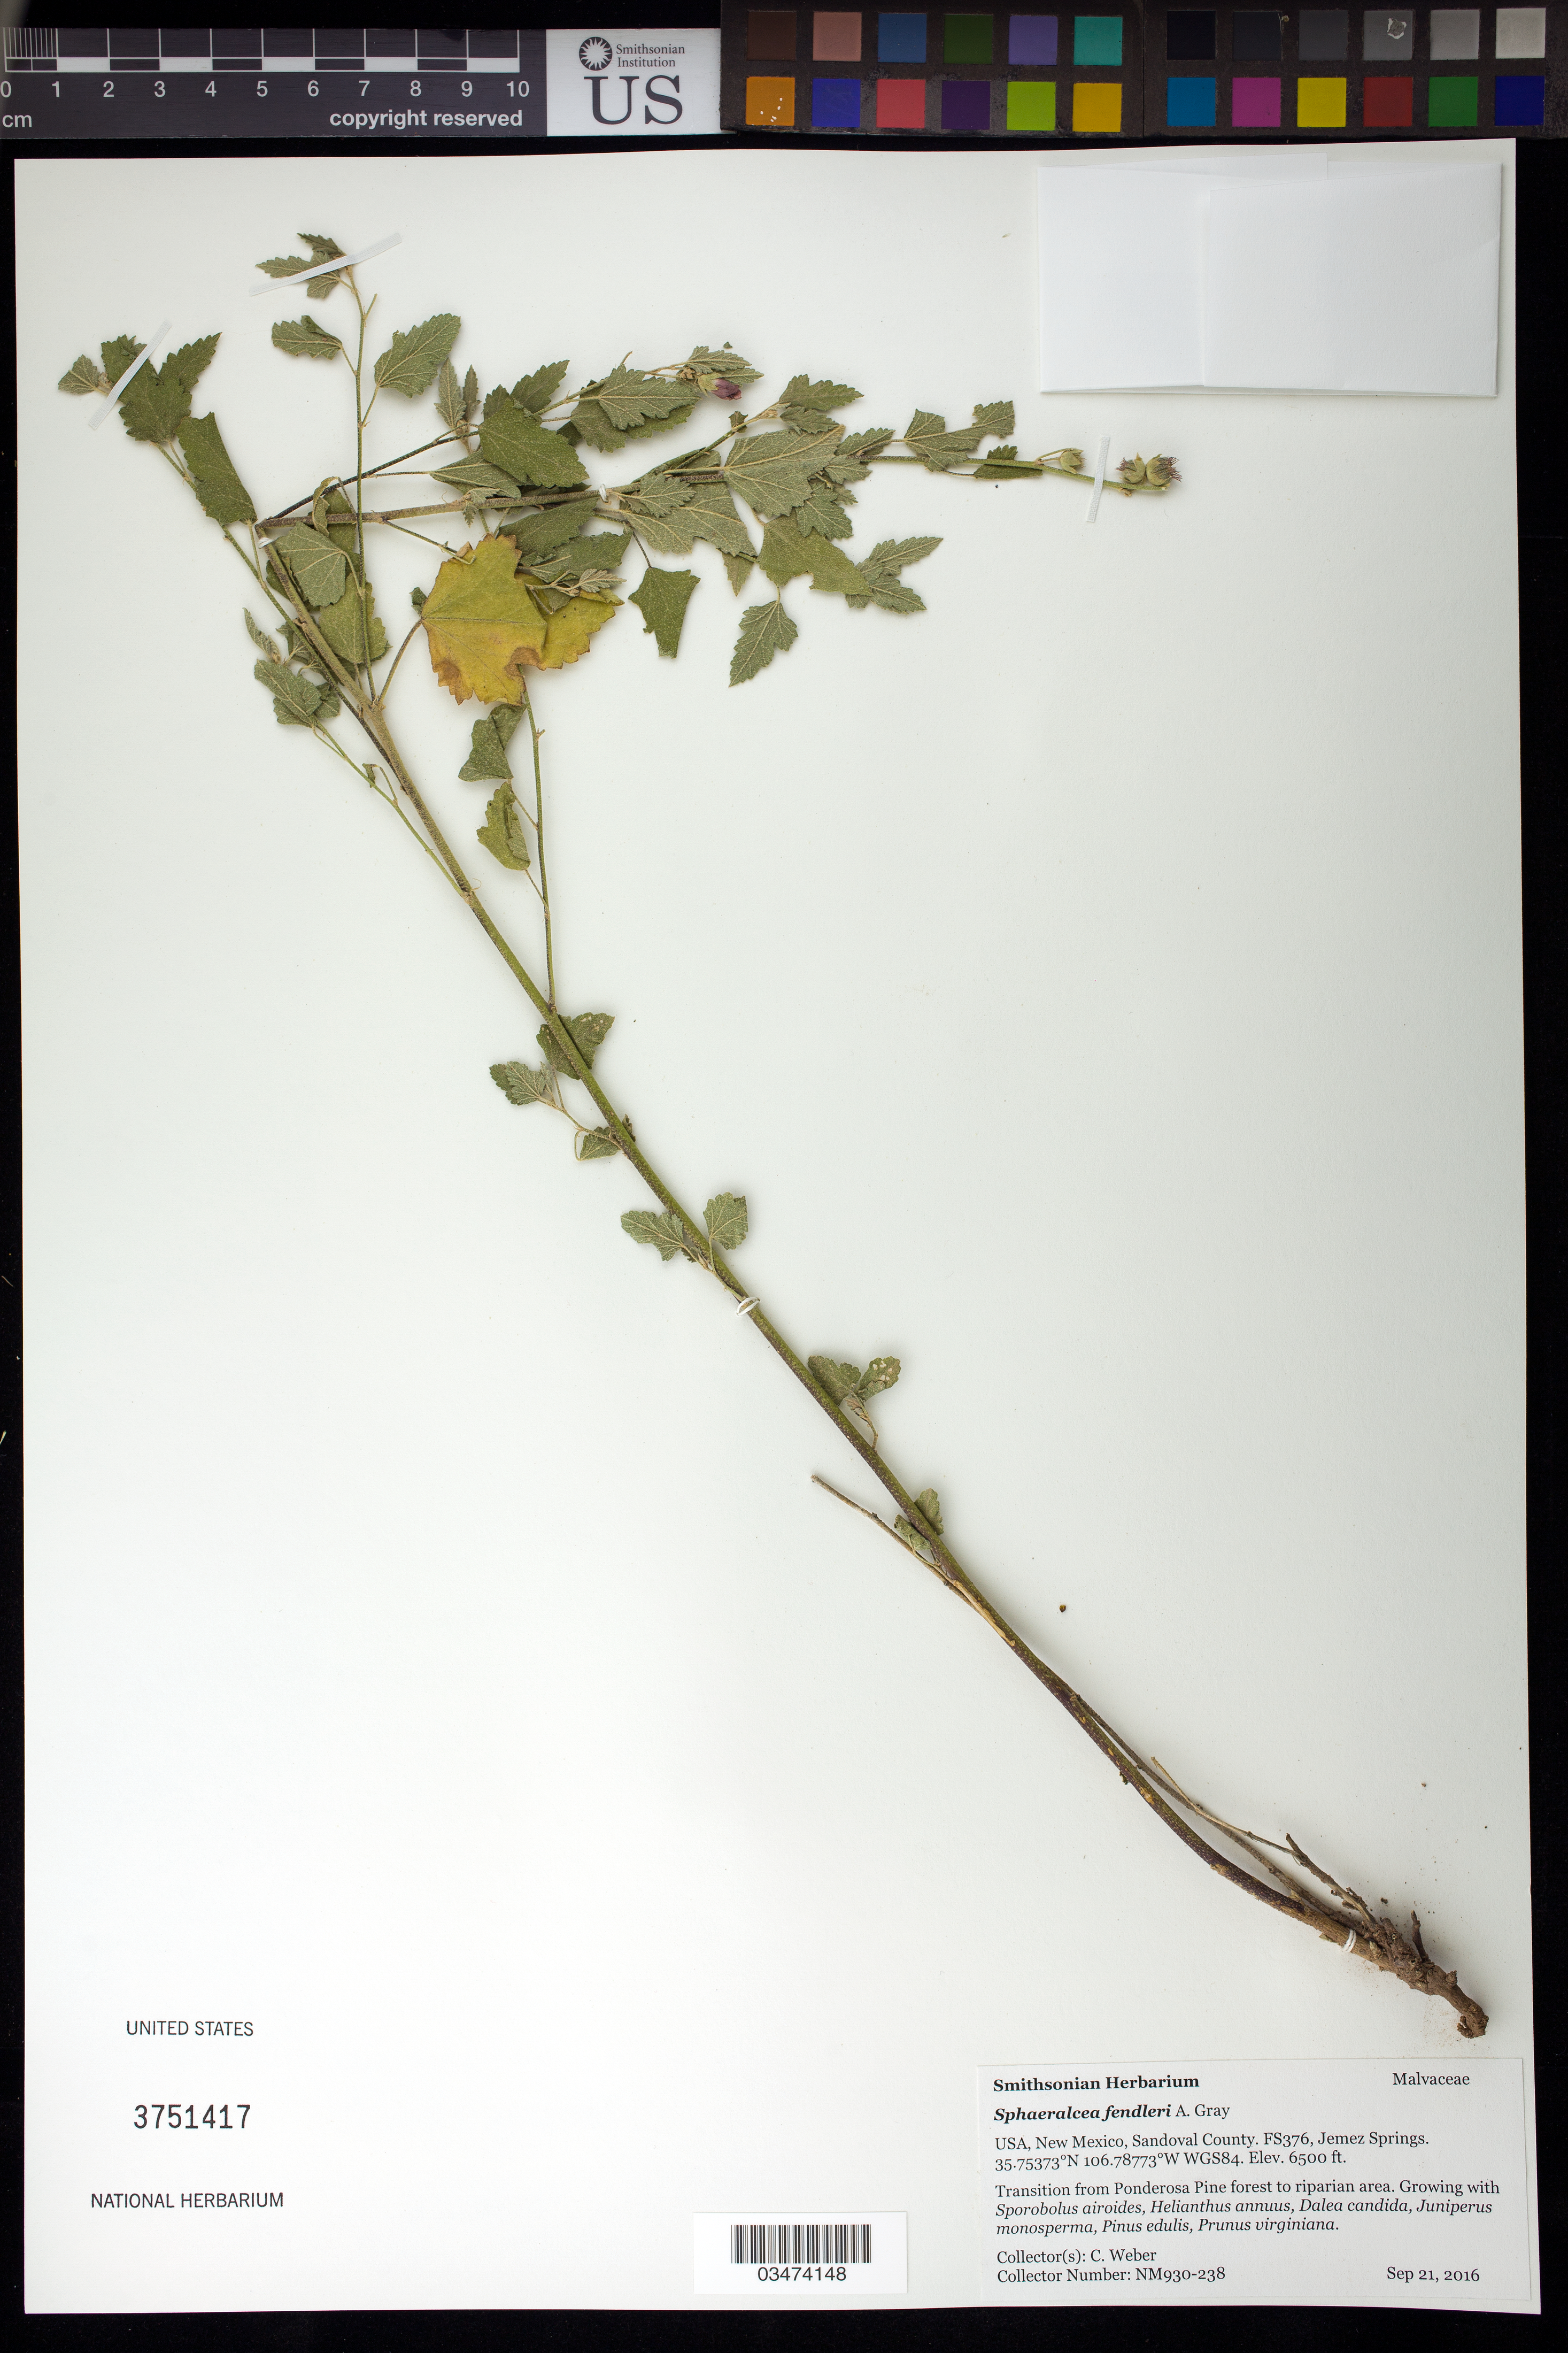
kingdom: Plantae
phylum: Tracheophyta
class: Magnoliopsida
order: Malvales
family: Malvaceae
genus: Sphaeralcea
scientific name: Sphaeralcea fendleri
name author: A. Gray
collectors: C. Weber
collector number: NM930-238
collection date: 2016-09-21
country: United States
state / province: New Mexico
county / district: Sandoval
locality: FS376, Jemez Springs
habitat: Transition from Ponderosa Pine forest to riparian area.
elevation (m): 1981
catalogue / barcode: US 3751417